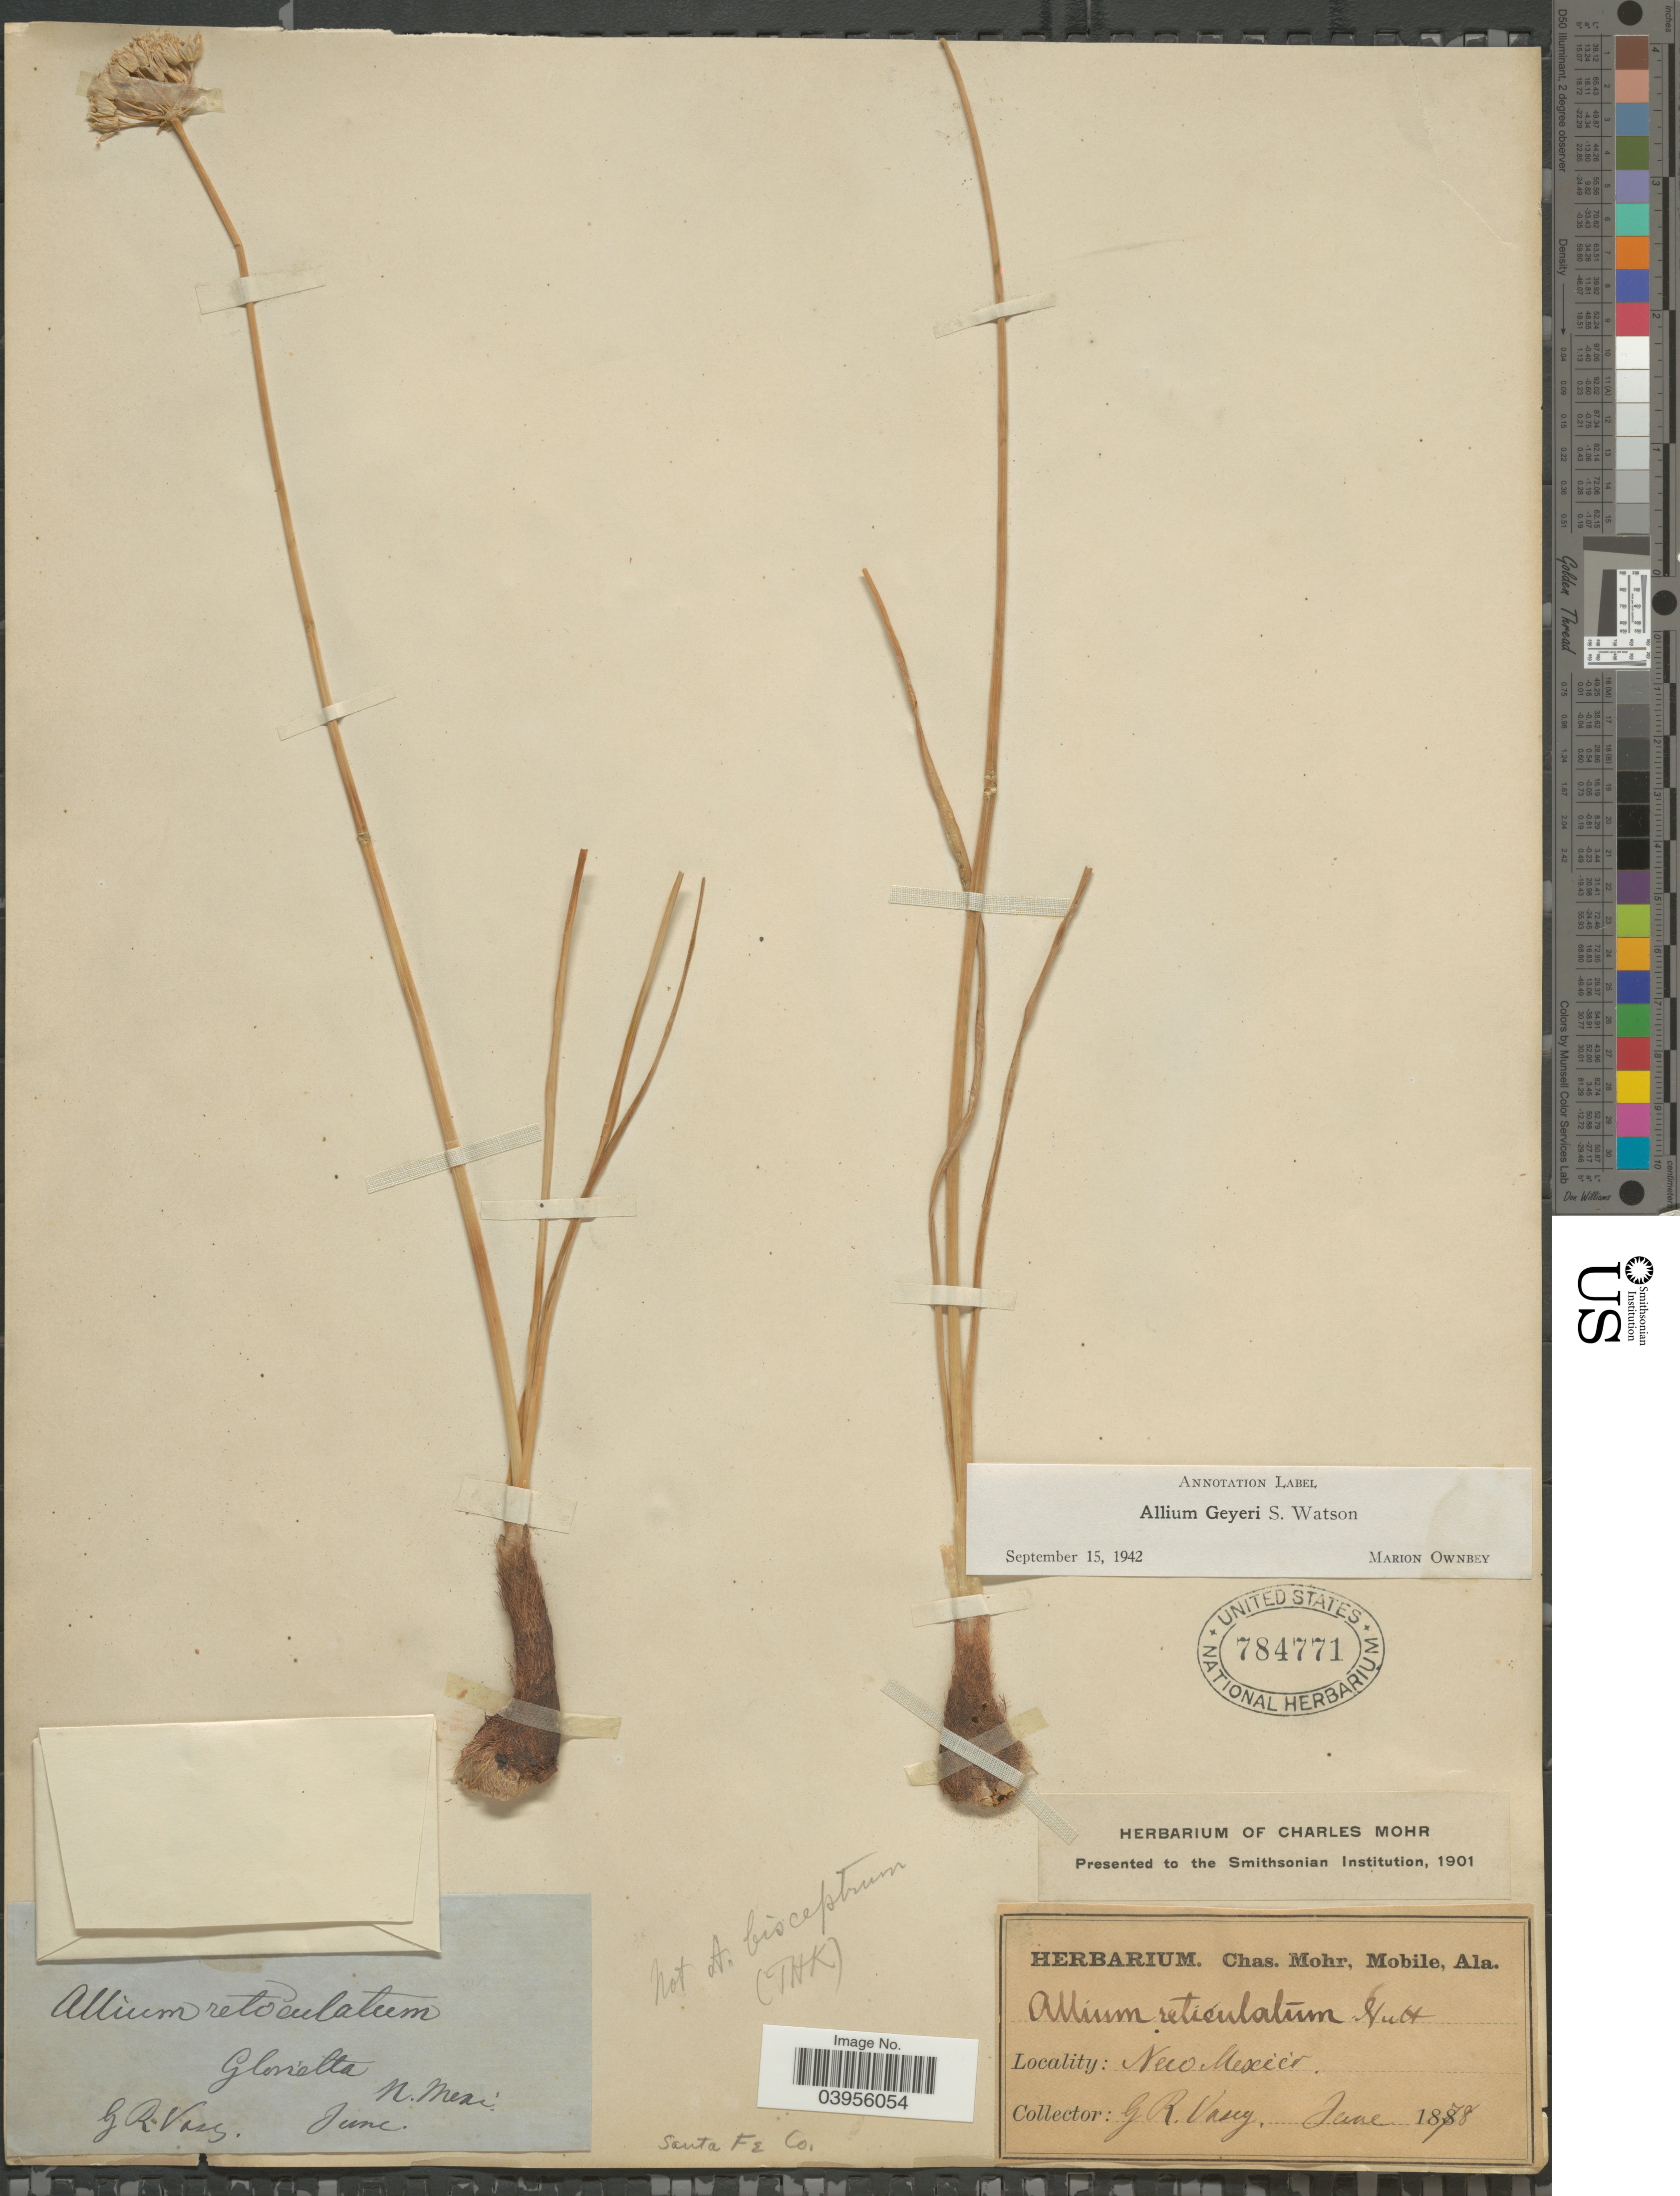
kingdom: Plantae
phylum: Tracheophyta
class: Liliopsida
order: Asparagales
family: Amaryllidaceae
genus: Allium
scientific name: Allium geyeri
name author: S. Watson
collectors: G. R. Vasey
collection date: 1878-06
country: United States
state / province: New Mexico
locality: Glorieta N.Mexi. Santa Fe Co.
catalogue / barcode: US 784771